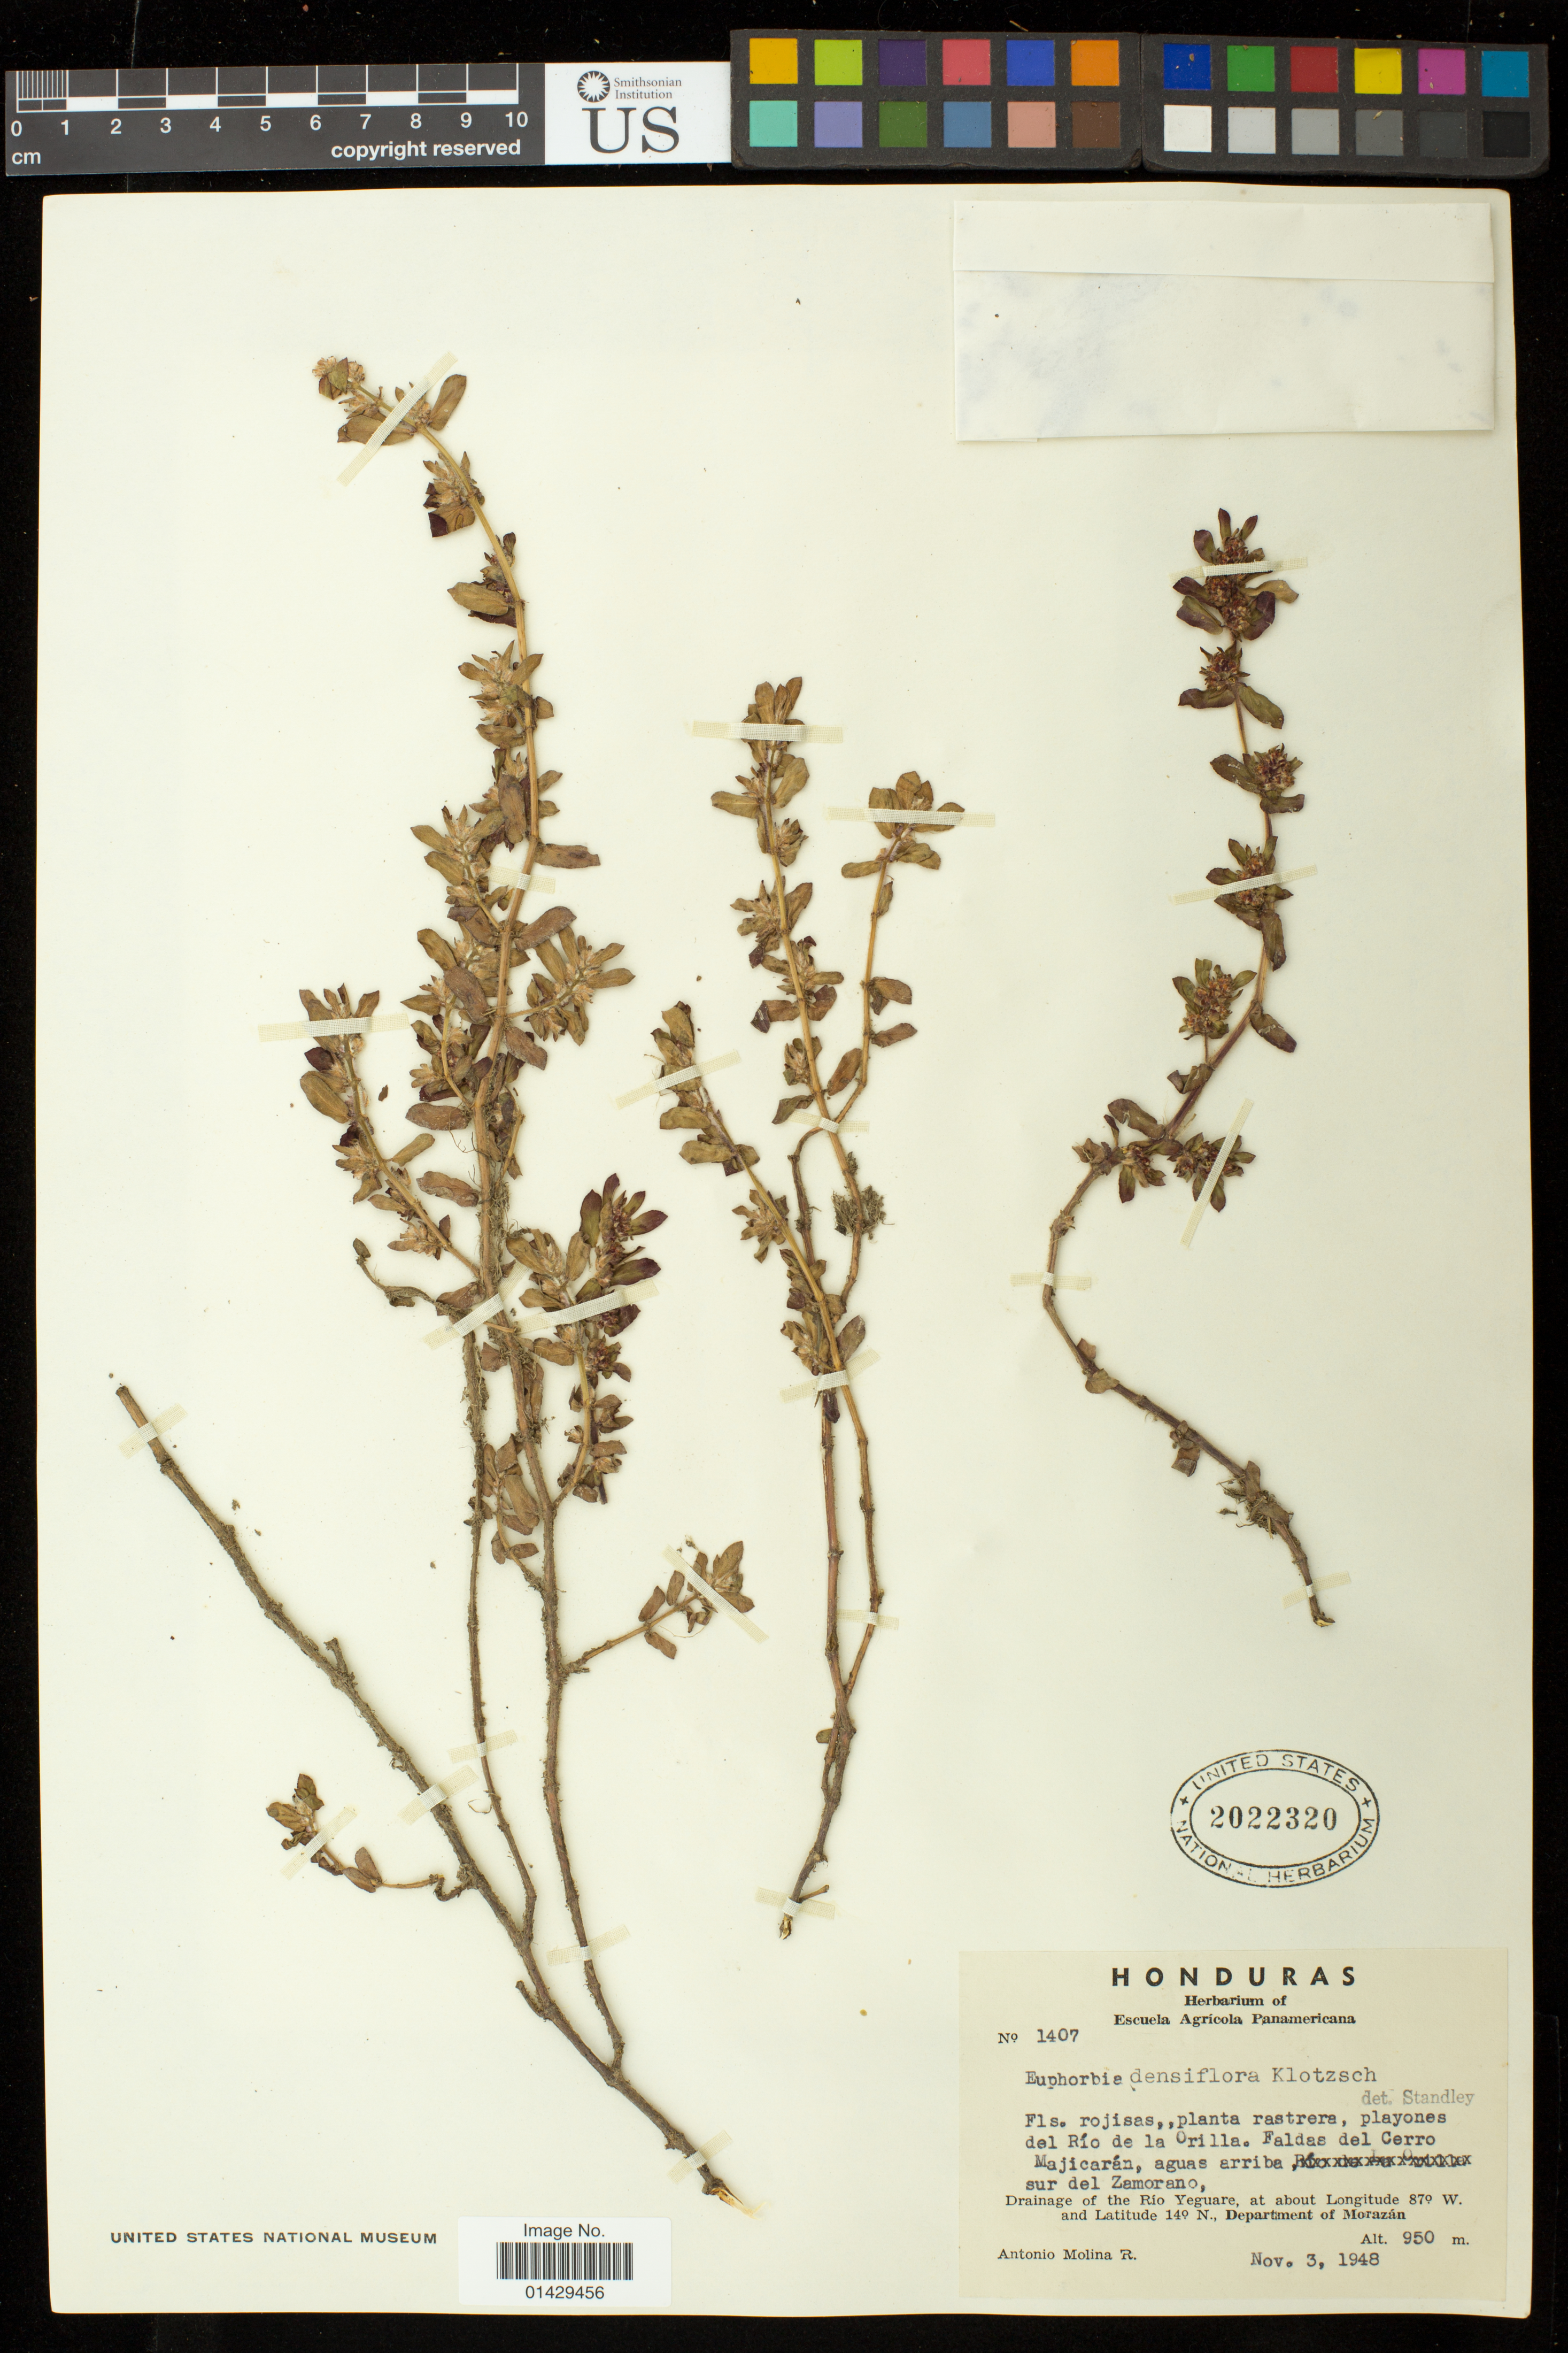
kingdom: Plantae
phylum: Tracheophyta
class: Magnoliopsida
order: Malpighiales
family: Euphorbiaceae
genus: Euphorbia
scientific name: Euphorbia densiflora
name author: (Klotzsch & Garcke) Klotzsch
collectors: A. Molina R.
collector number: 1407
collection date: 1948-11-03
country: Honduras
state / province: Fco. Morazán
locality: Drainage of the Rio Yeguare. Faldas del Cerro Majicaran, aguas arriba, sur del Zemorano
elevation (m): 950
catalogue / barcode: US 2022320